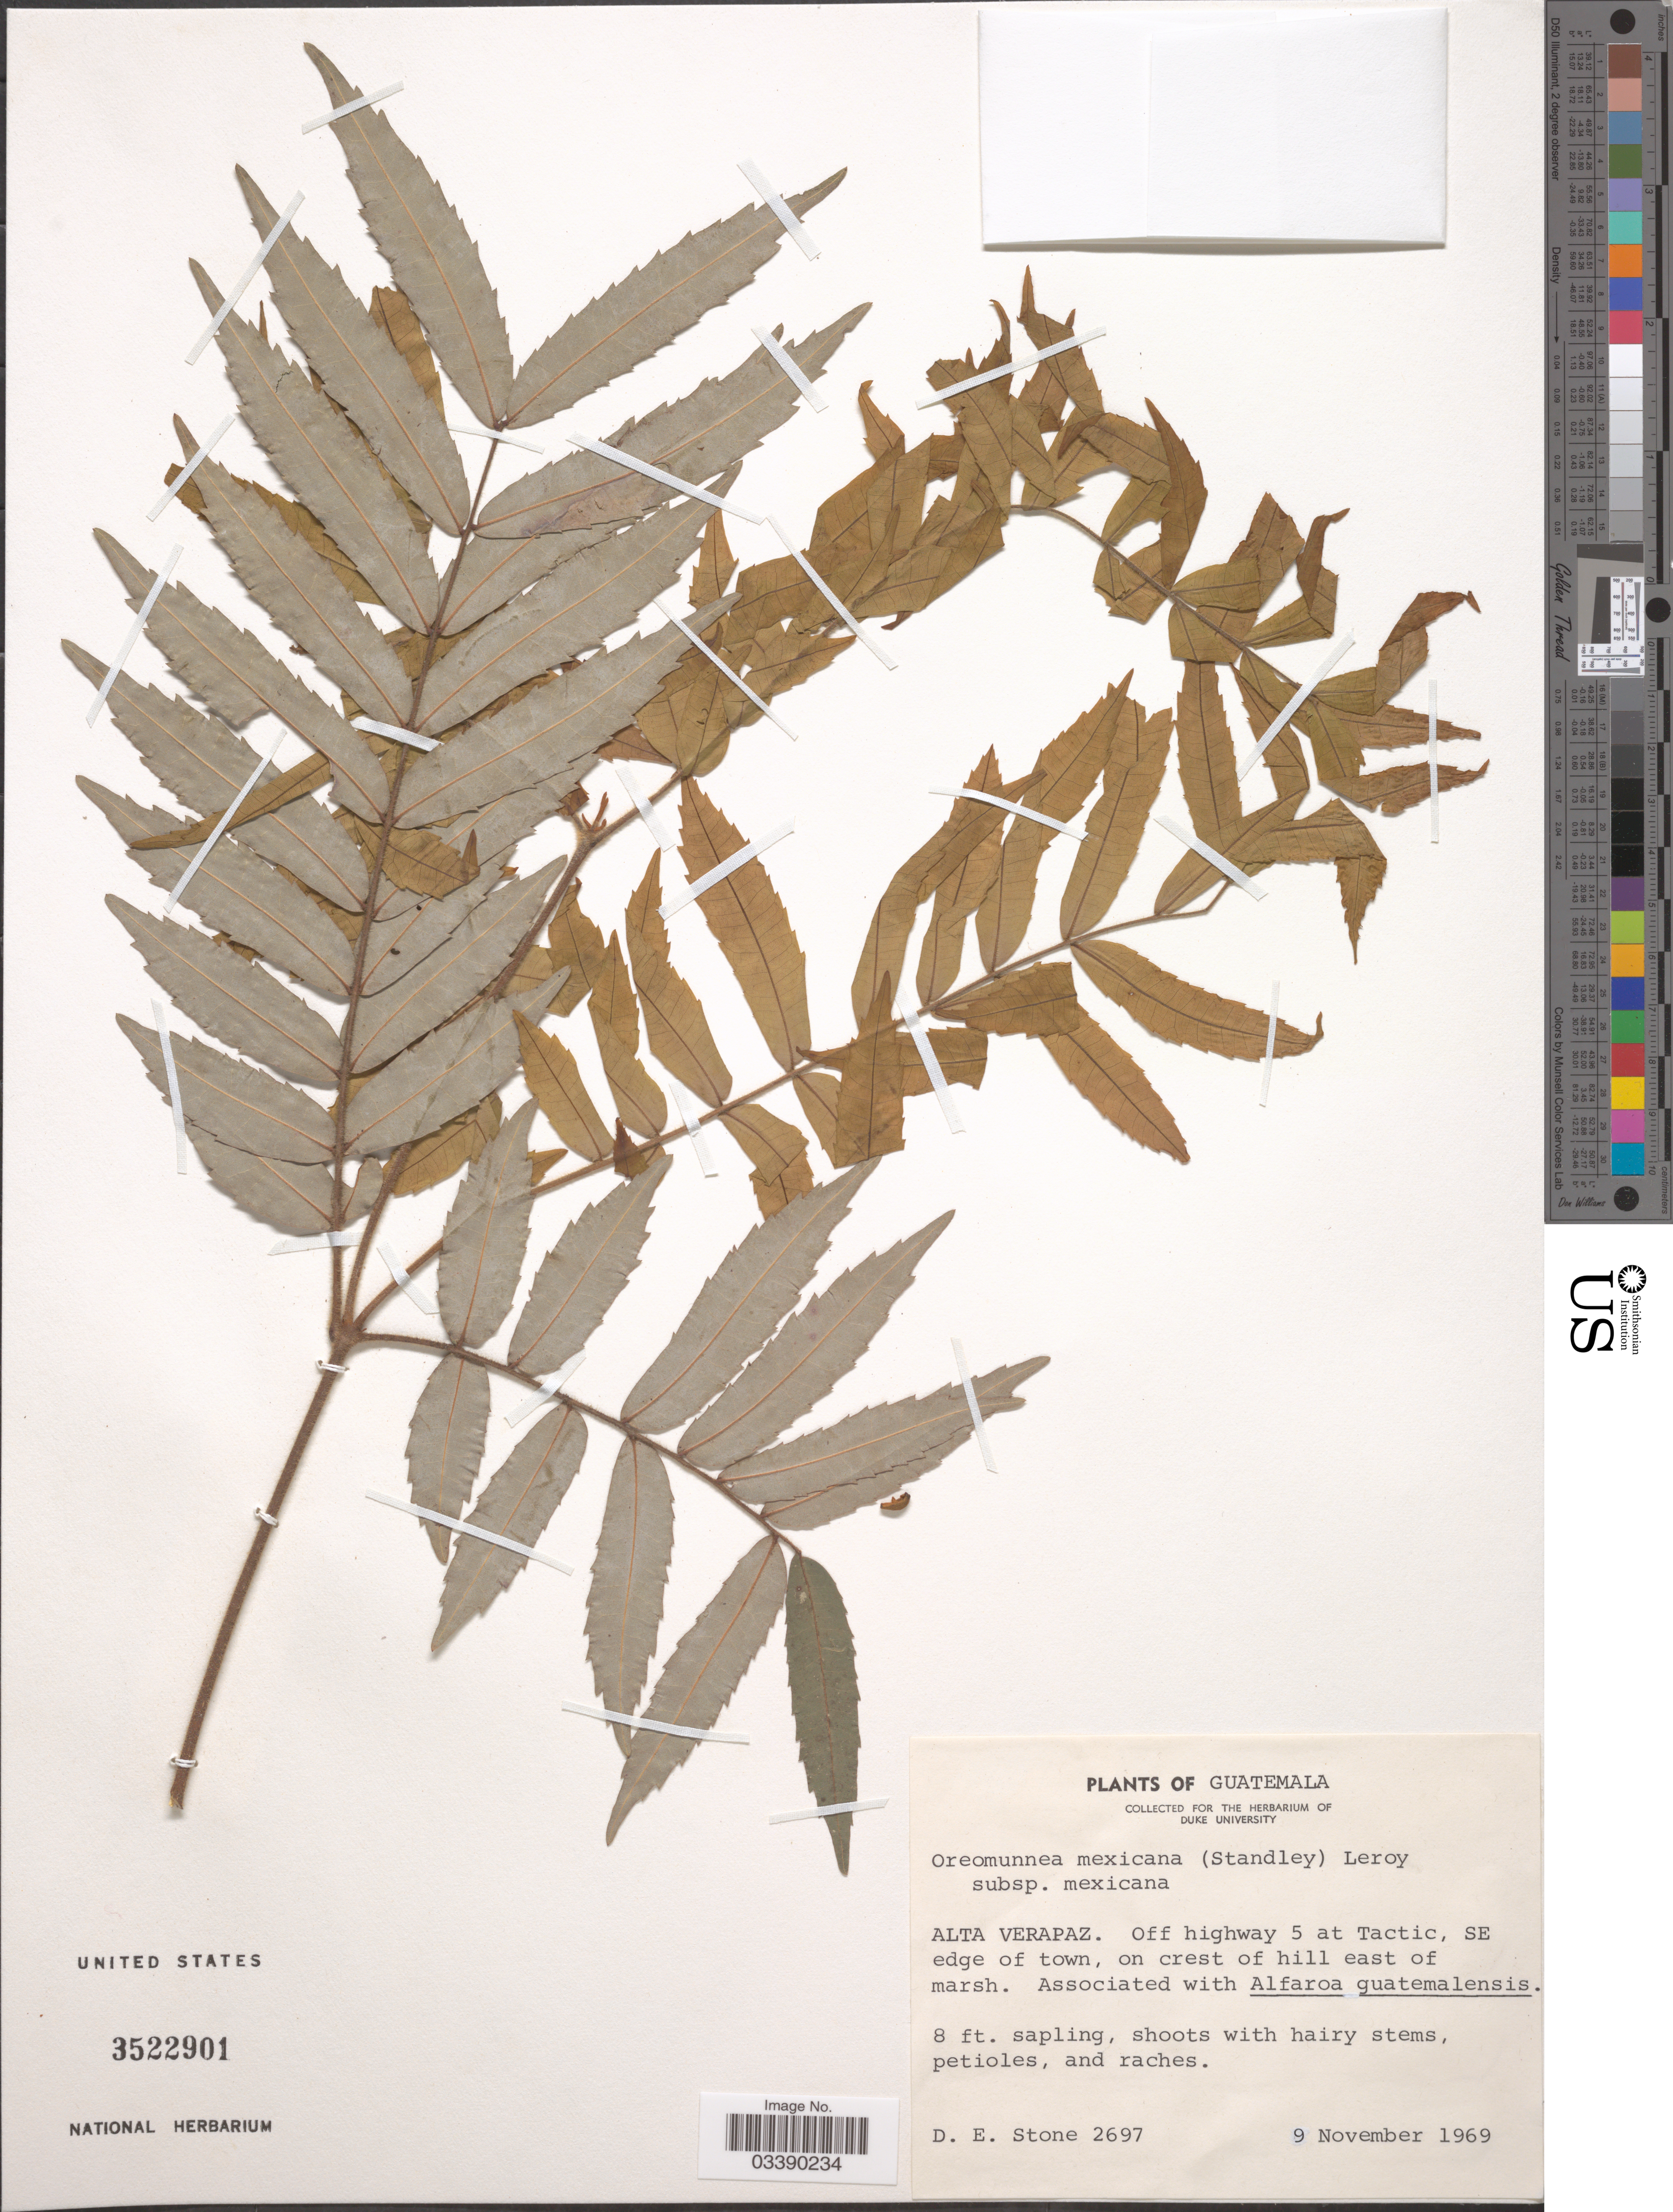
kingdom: Plantae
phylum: Tracheophyta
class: Magnoliopsida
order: Fagales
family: Juglandaceae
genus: Oreomunnea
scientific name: Oreomunnea mexicana subsp. mexicana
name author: (Standl.) J.-F. Leroy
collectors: D. E. Stone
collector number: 2697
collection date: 1969-11-09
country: Guatemala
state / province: Alta Verapaz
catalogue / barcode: US 3522901